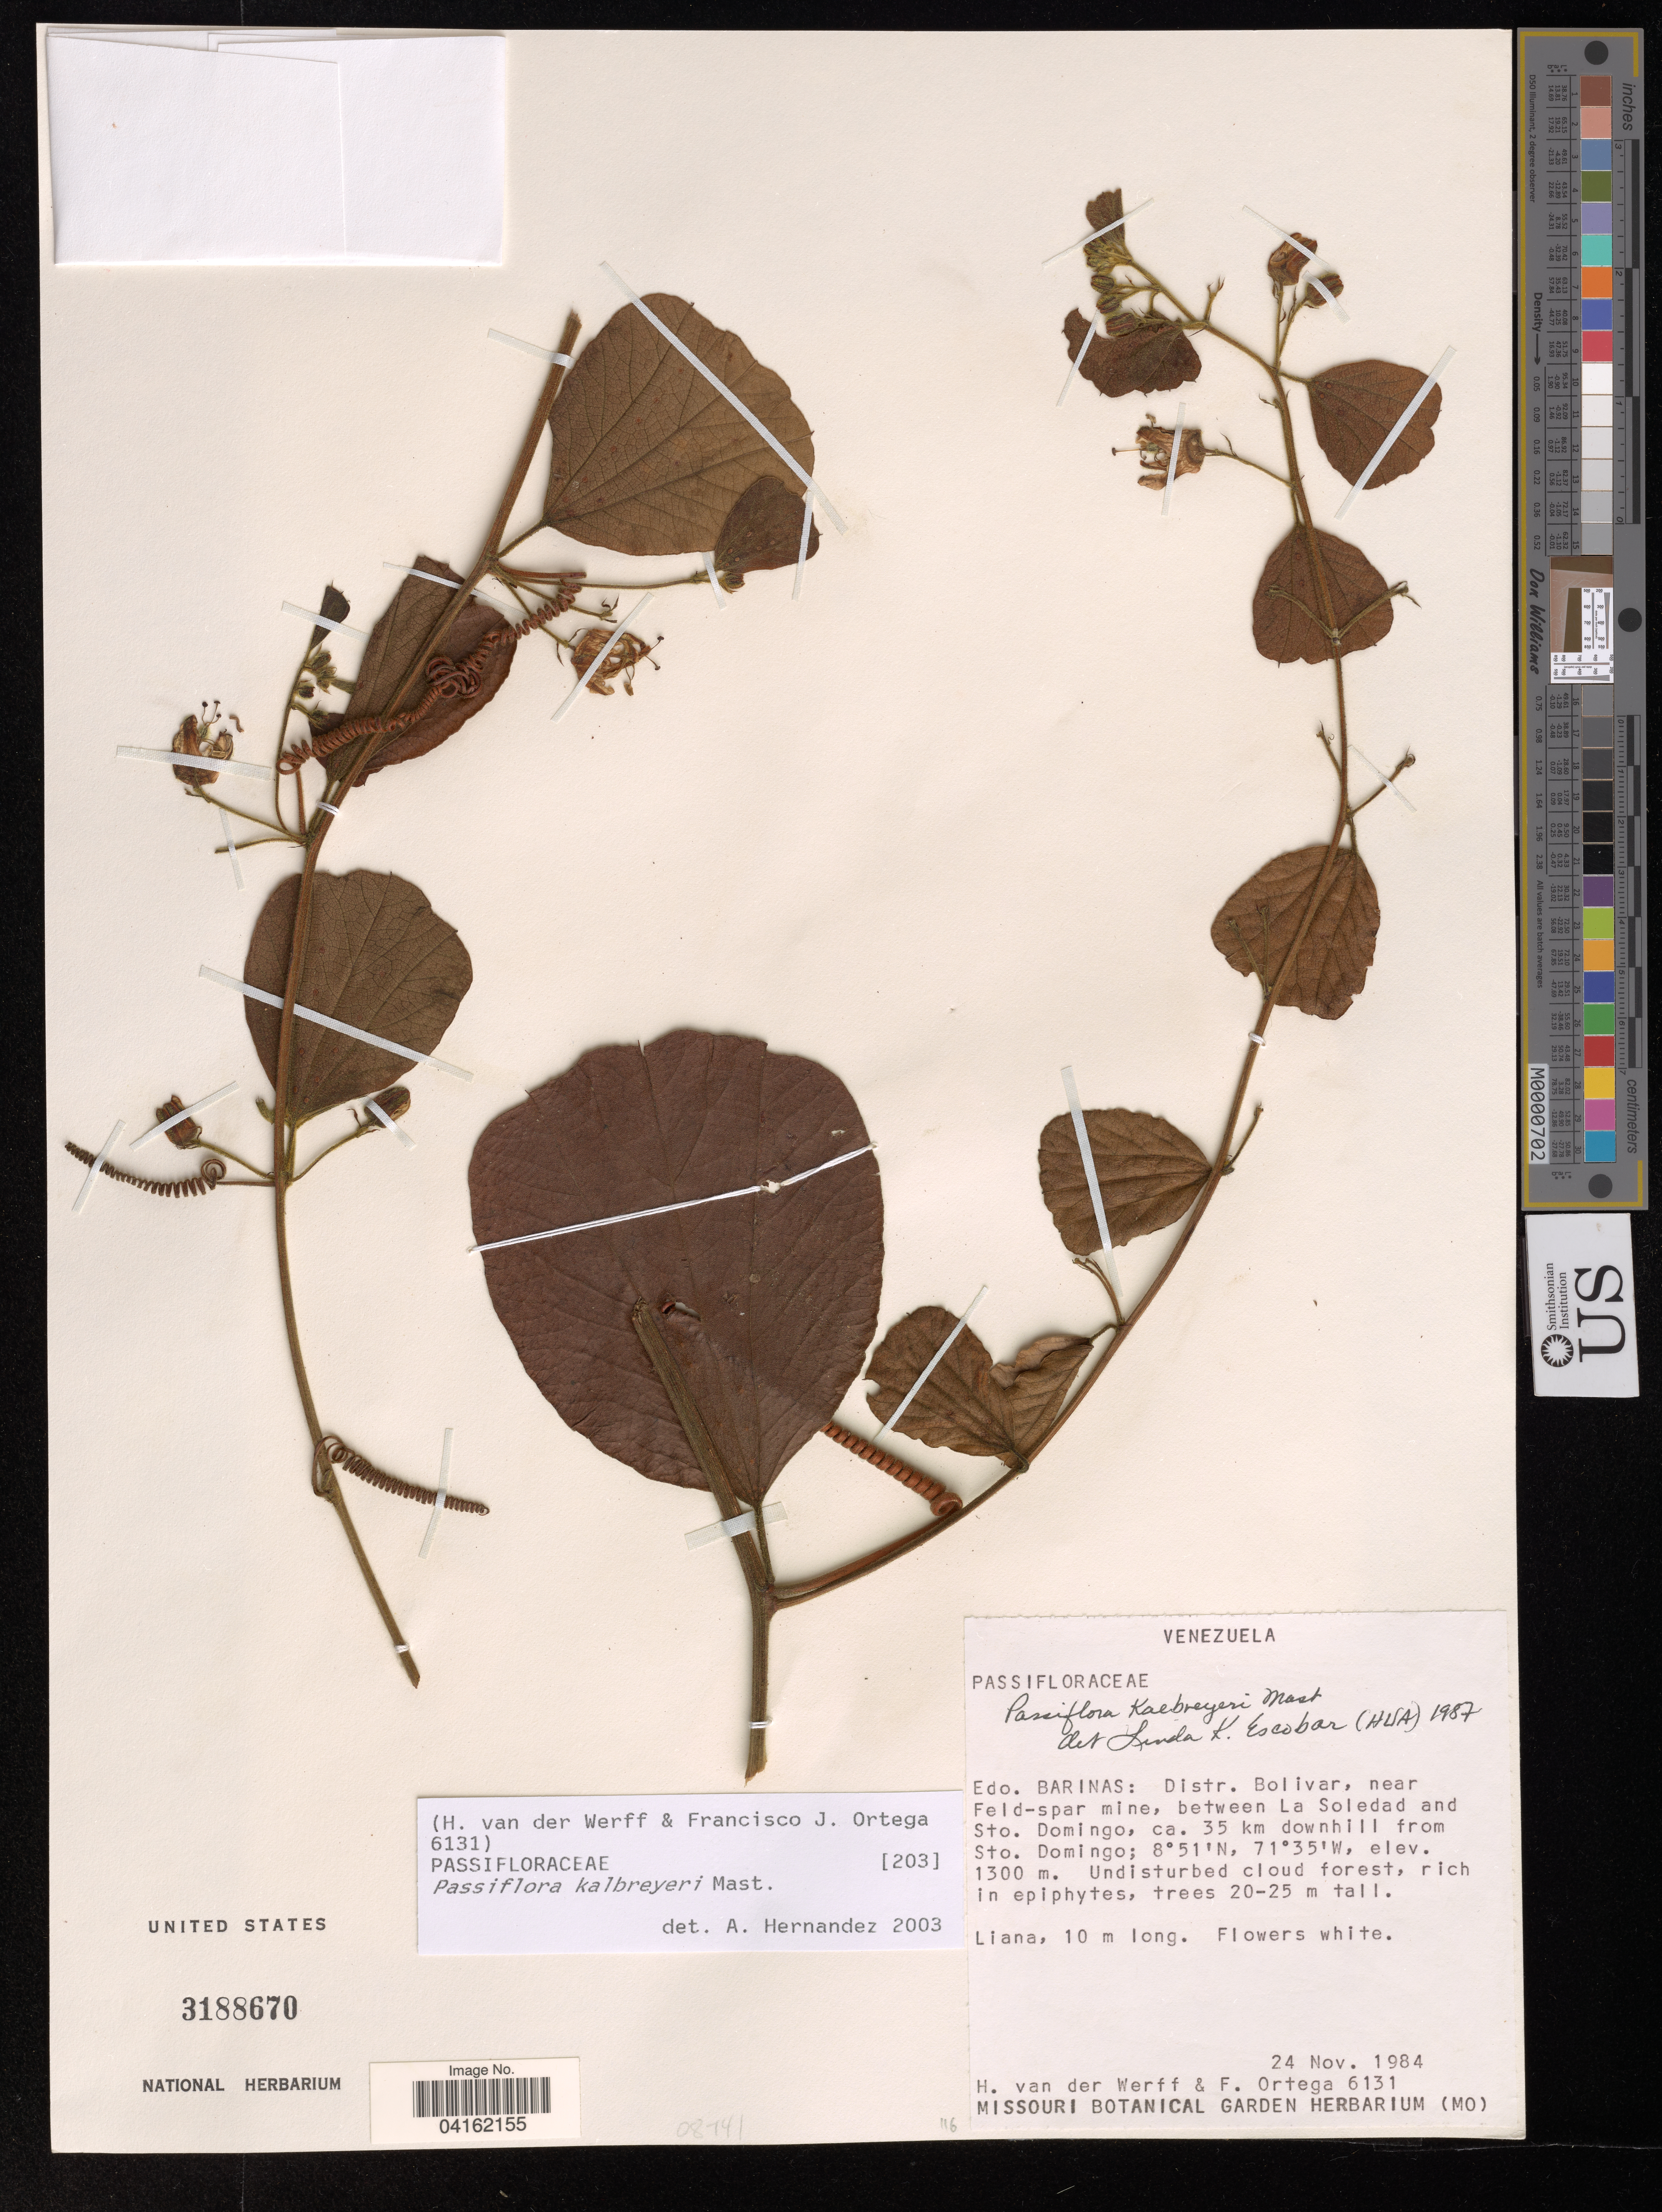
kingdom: Plantae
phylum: Tracheophyta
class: Magnoliopsida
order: Malpighiales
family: Passifloraceae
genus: Passiflora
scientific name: Passiflora kalbreyeri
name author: Mast.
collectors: H. van der Werff & F. J. Ortega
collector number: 6131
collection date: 1984-11-24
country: Venezuela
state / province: Barinas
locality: Distr. Bolivar, near Feld-spar mine, between La Soledad and Sto. Domingo, ca. 35 km downhill from Sto. Domingo.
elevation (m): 1300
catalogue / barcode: US 3188670